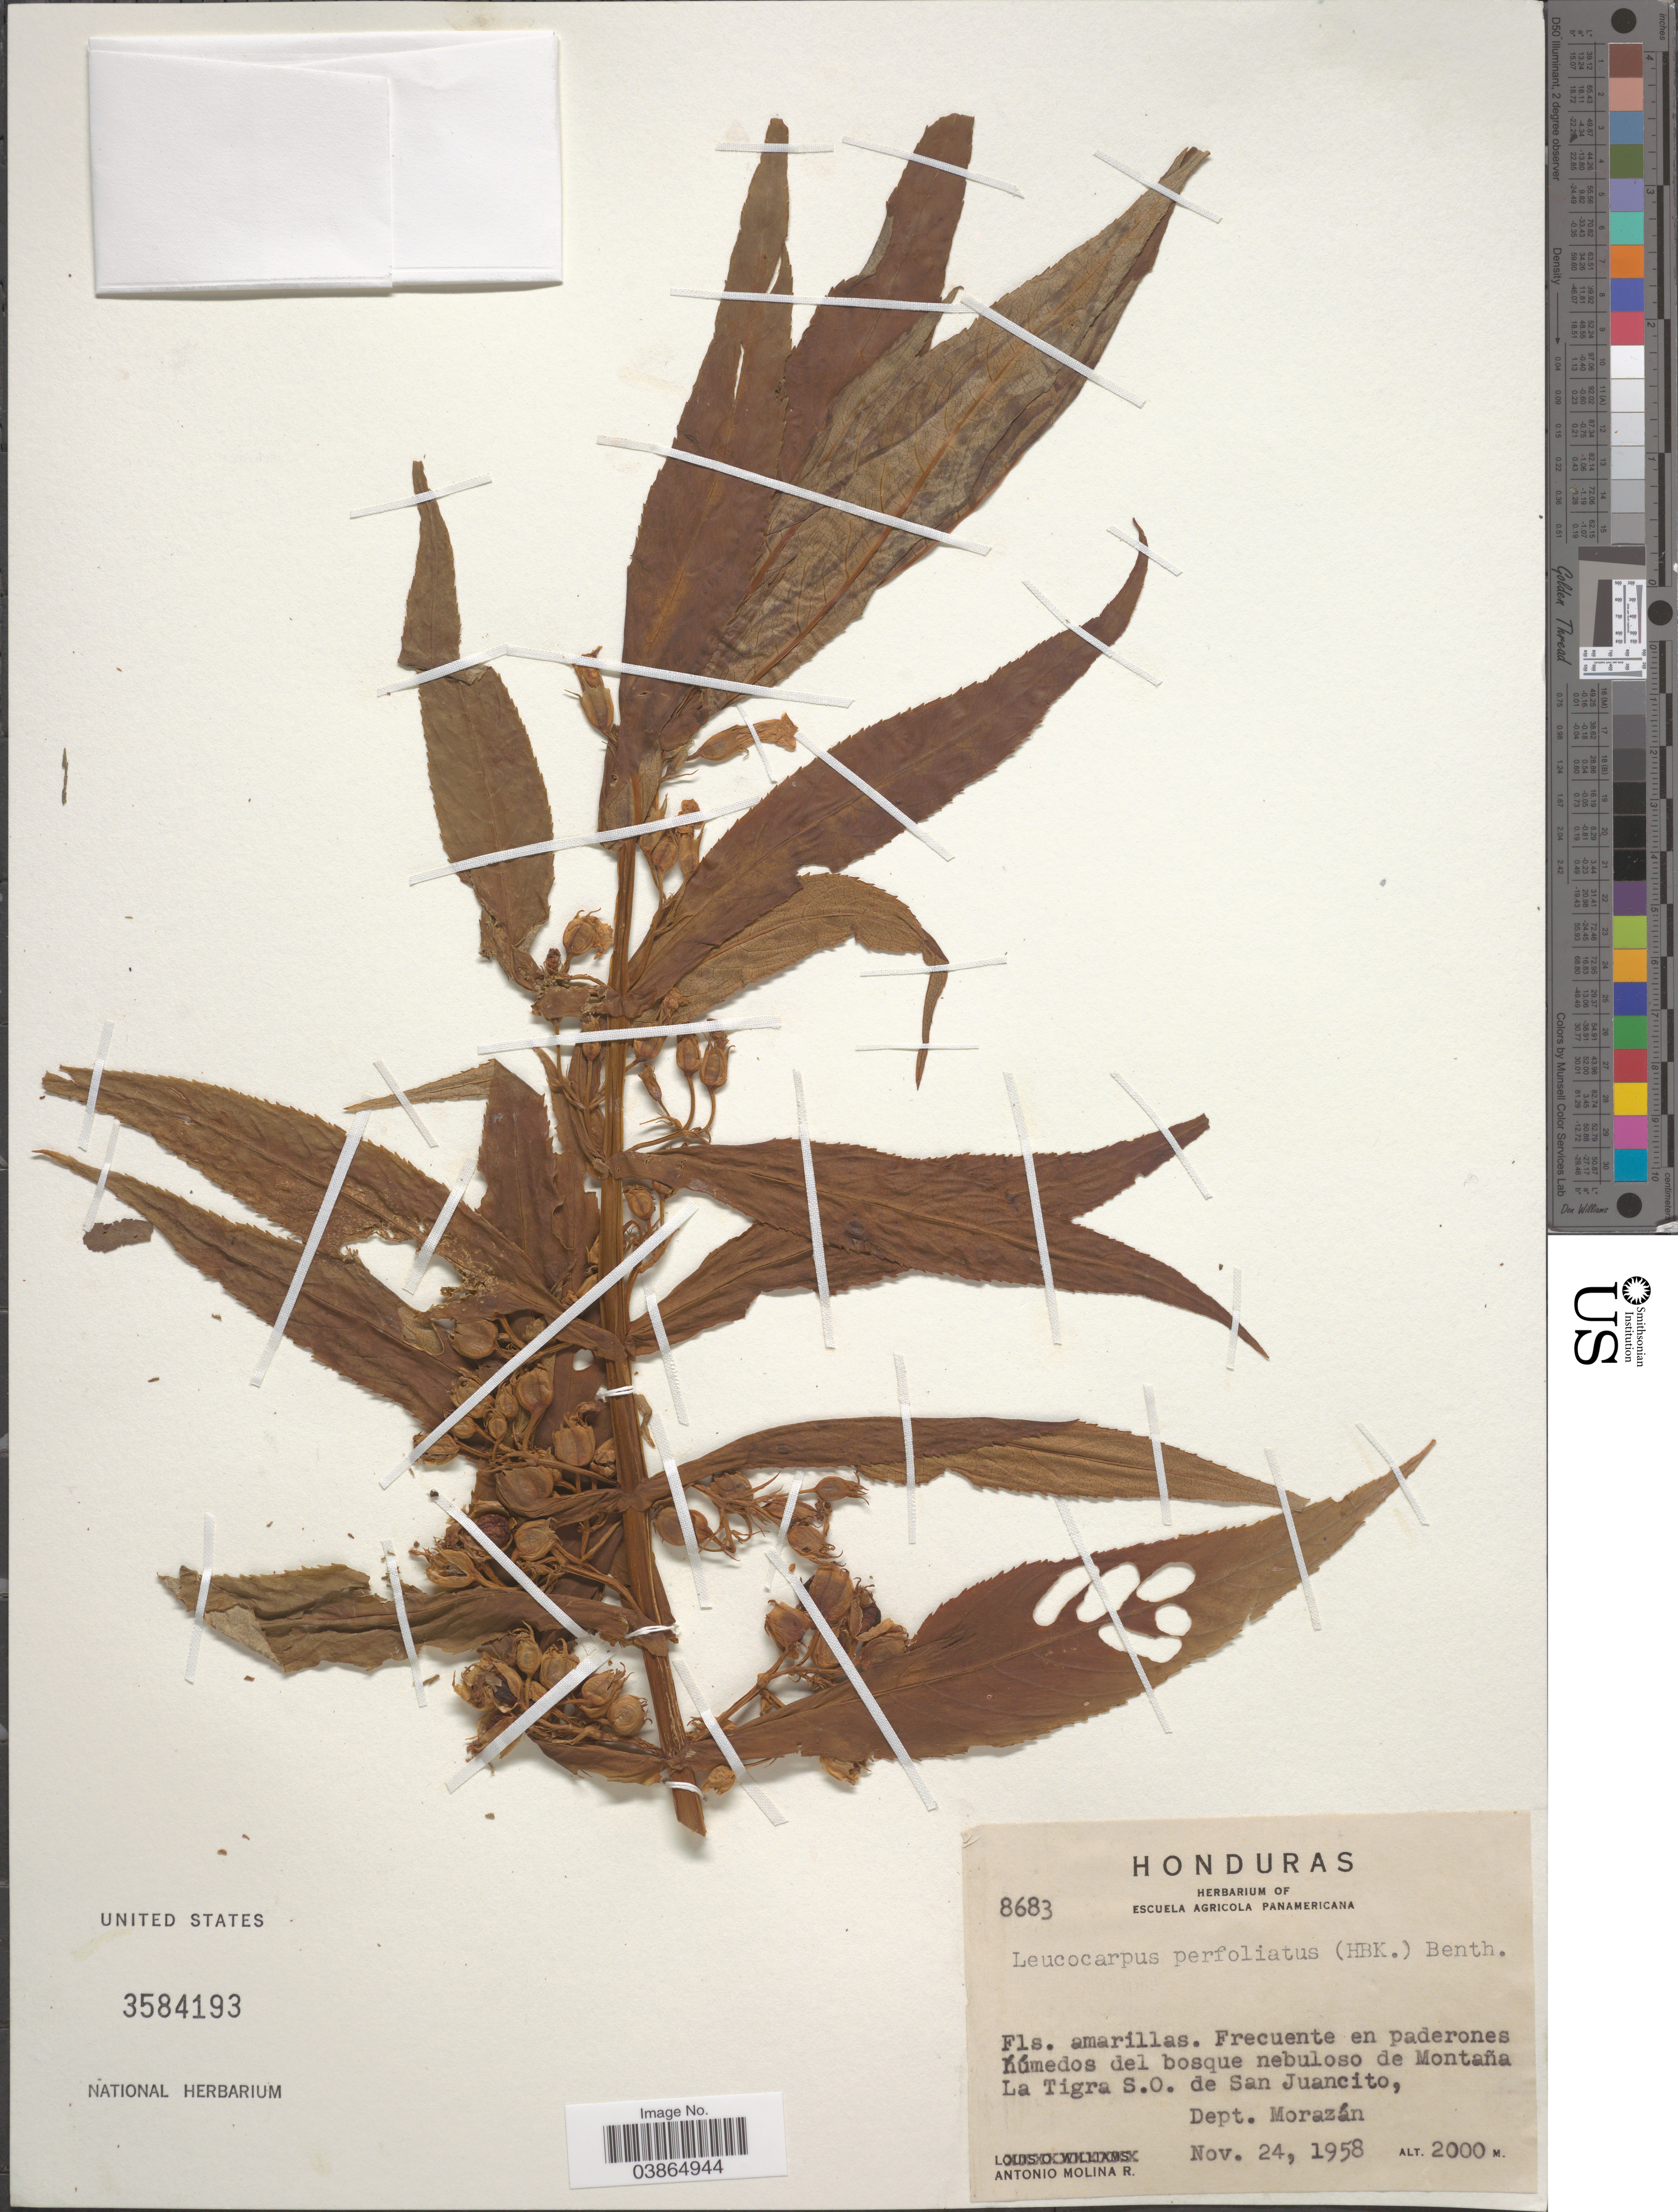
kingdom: Plantae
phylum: Tracheophyta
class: Magnoliopsida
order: Lamiales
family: Phrymaceae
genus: Leucocarpus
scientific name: Leucocarpus perfoliatus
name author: (Kunth) Benth.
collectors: A. Molina R.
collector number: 8683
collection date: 1958-11-24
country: Honduras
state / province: Fco. Morazán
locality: Montaña La Tigra S.O. de San Juancito, Dept. Morazán.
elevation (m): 2000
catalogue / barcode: US 3584193